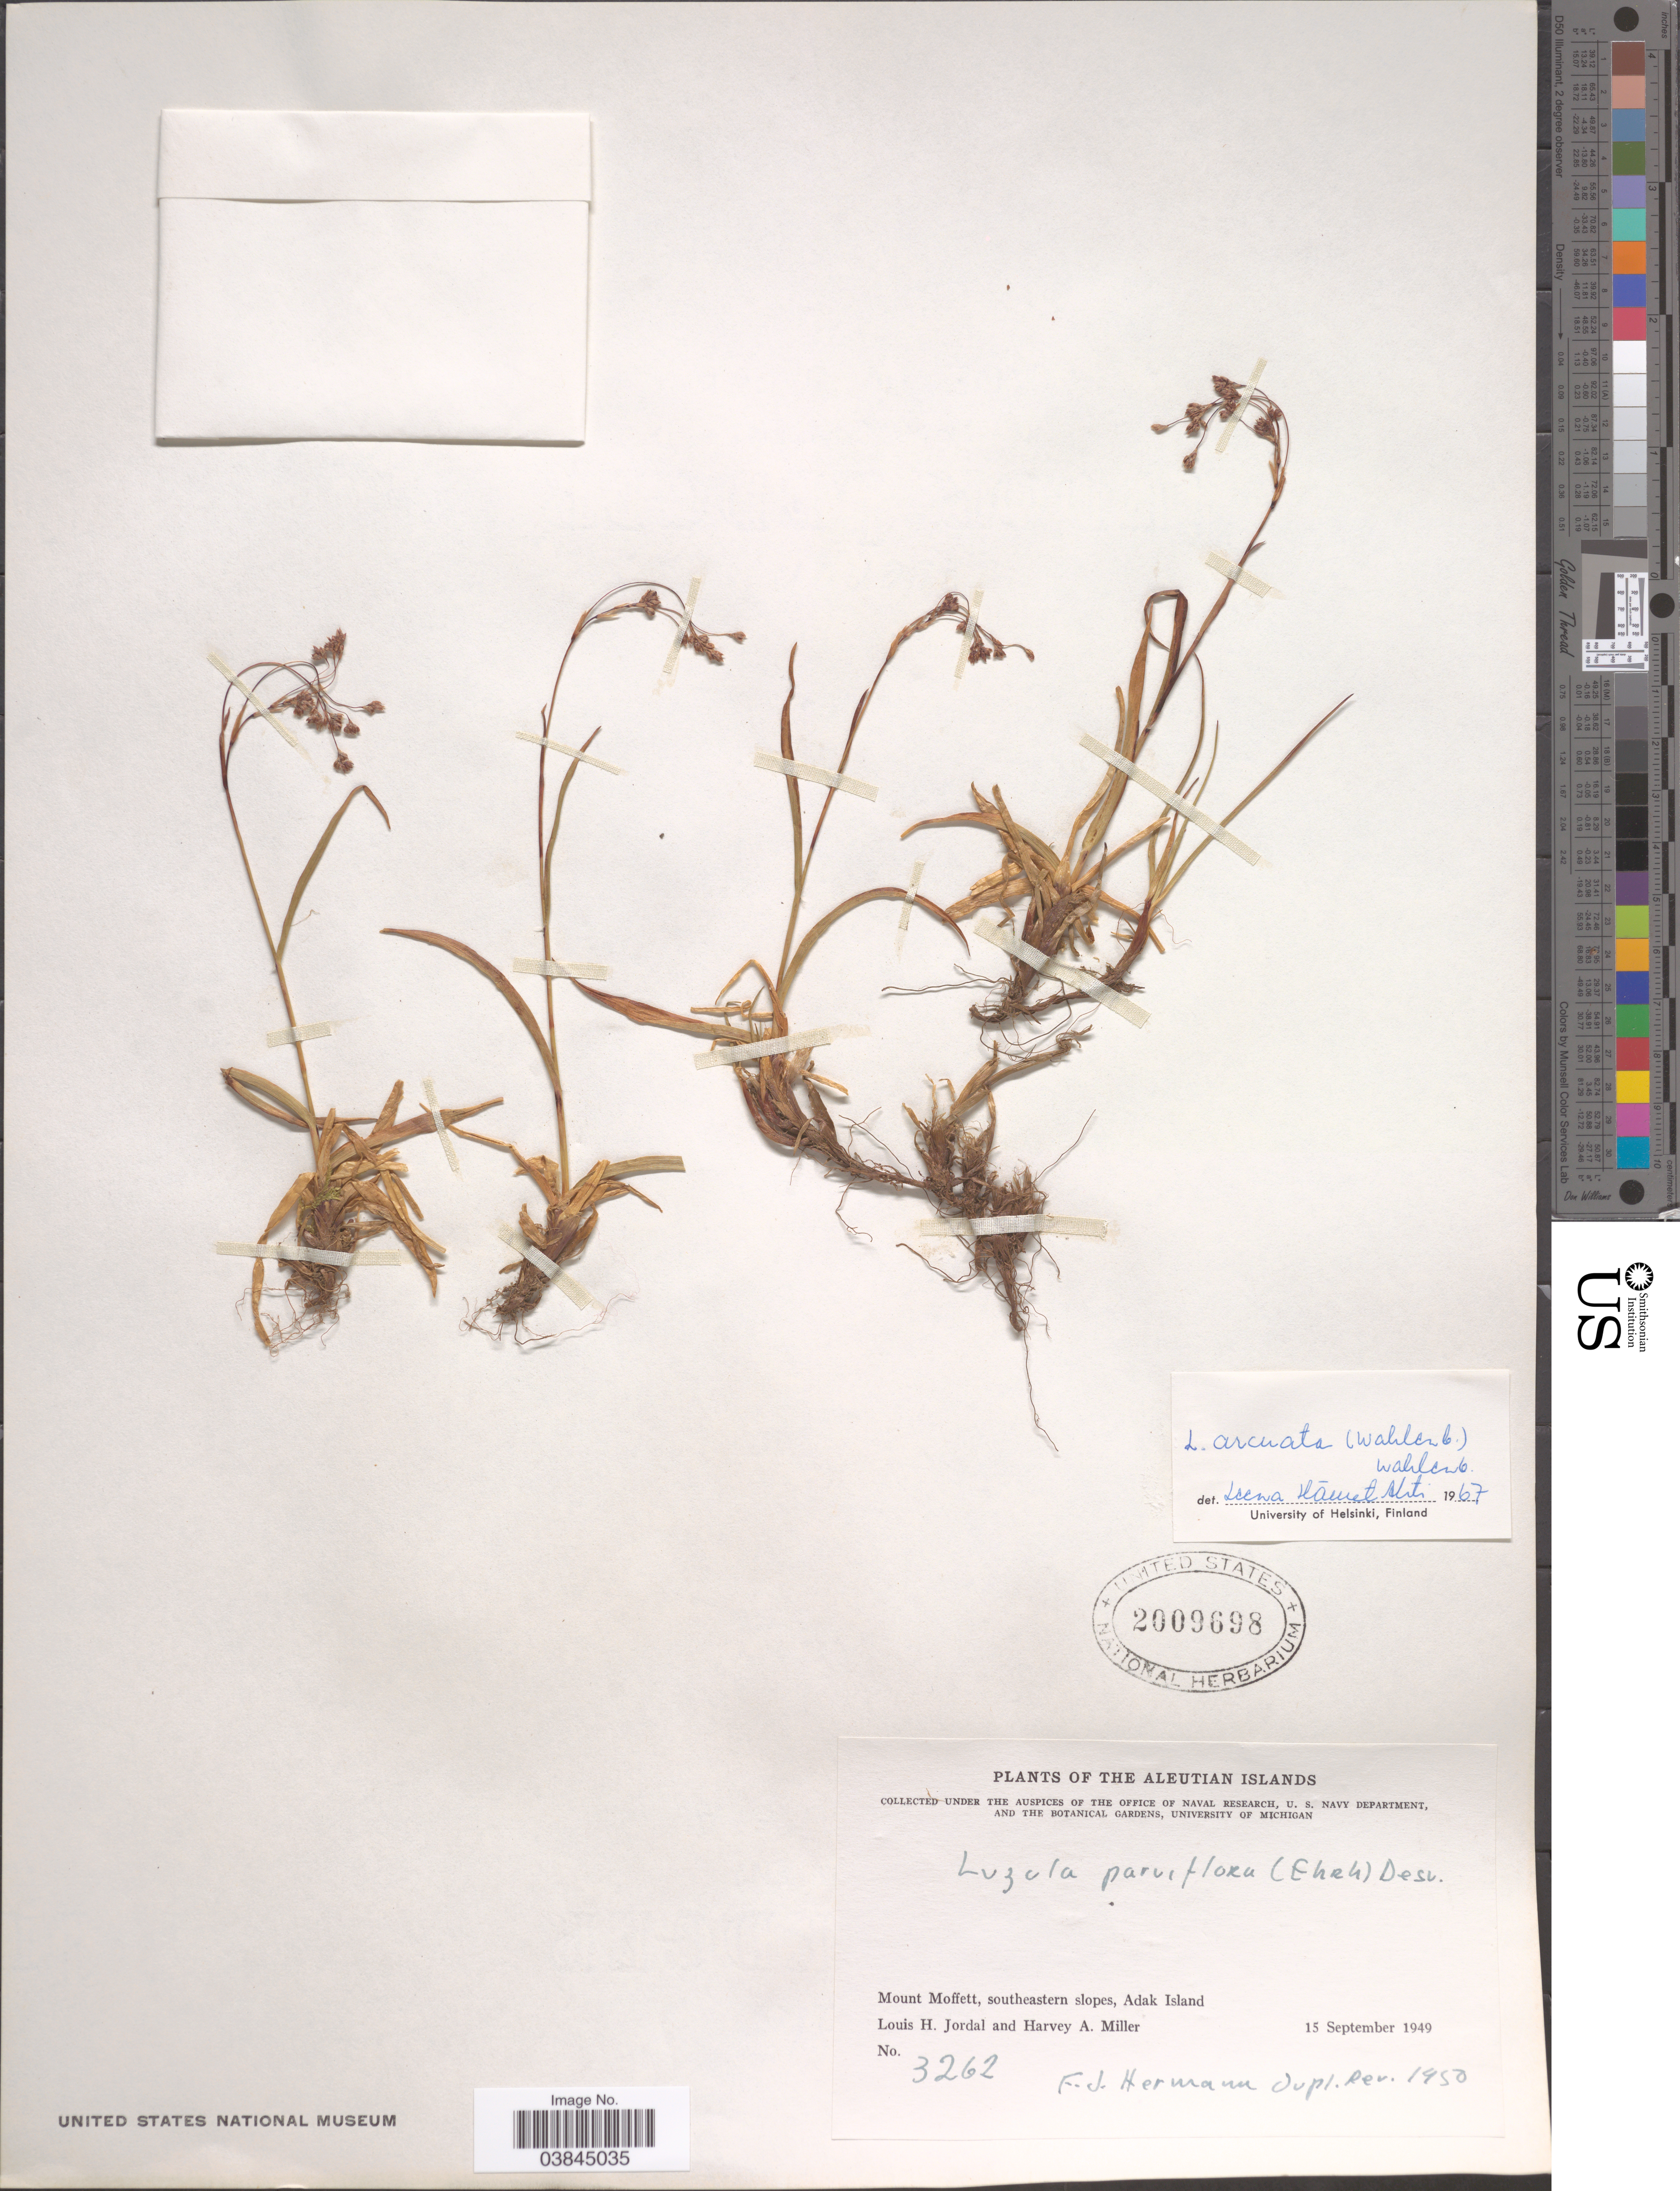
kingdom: Plantae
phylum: Tracheophyta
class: Liliopsida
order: Poales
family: Juncaceae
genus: Luzula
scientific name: Luzula arcuata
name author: (Wahlenb.) Sw.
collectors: L. Jordal & H. A. Miller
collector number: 3262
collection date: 1949-09-15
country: United States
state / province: Alaska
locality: The Aleutian Islands. Mount Moffett, southeastern slopes, Adak Island.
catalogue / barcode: US 2009698